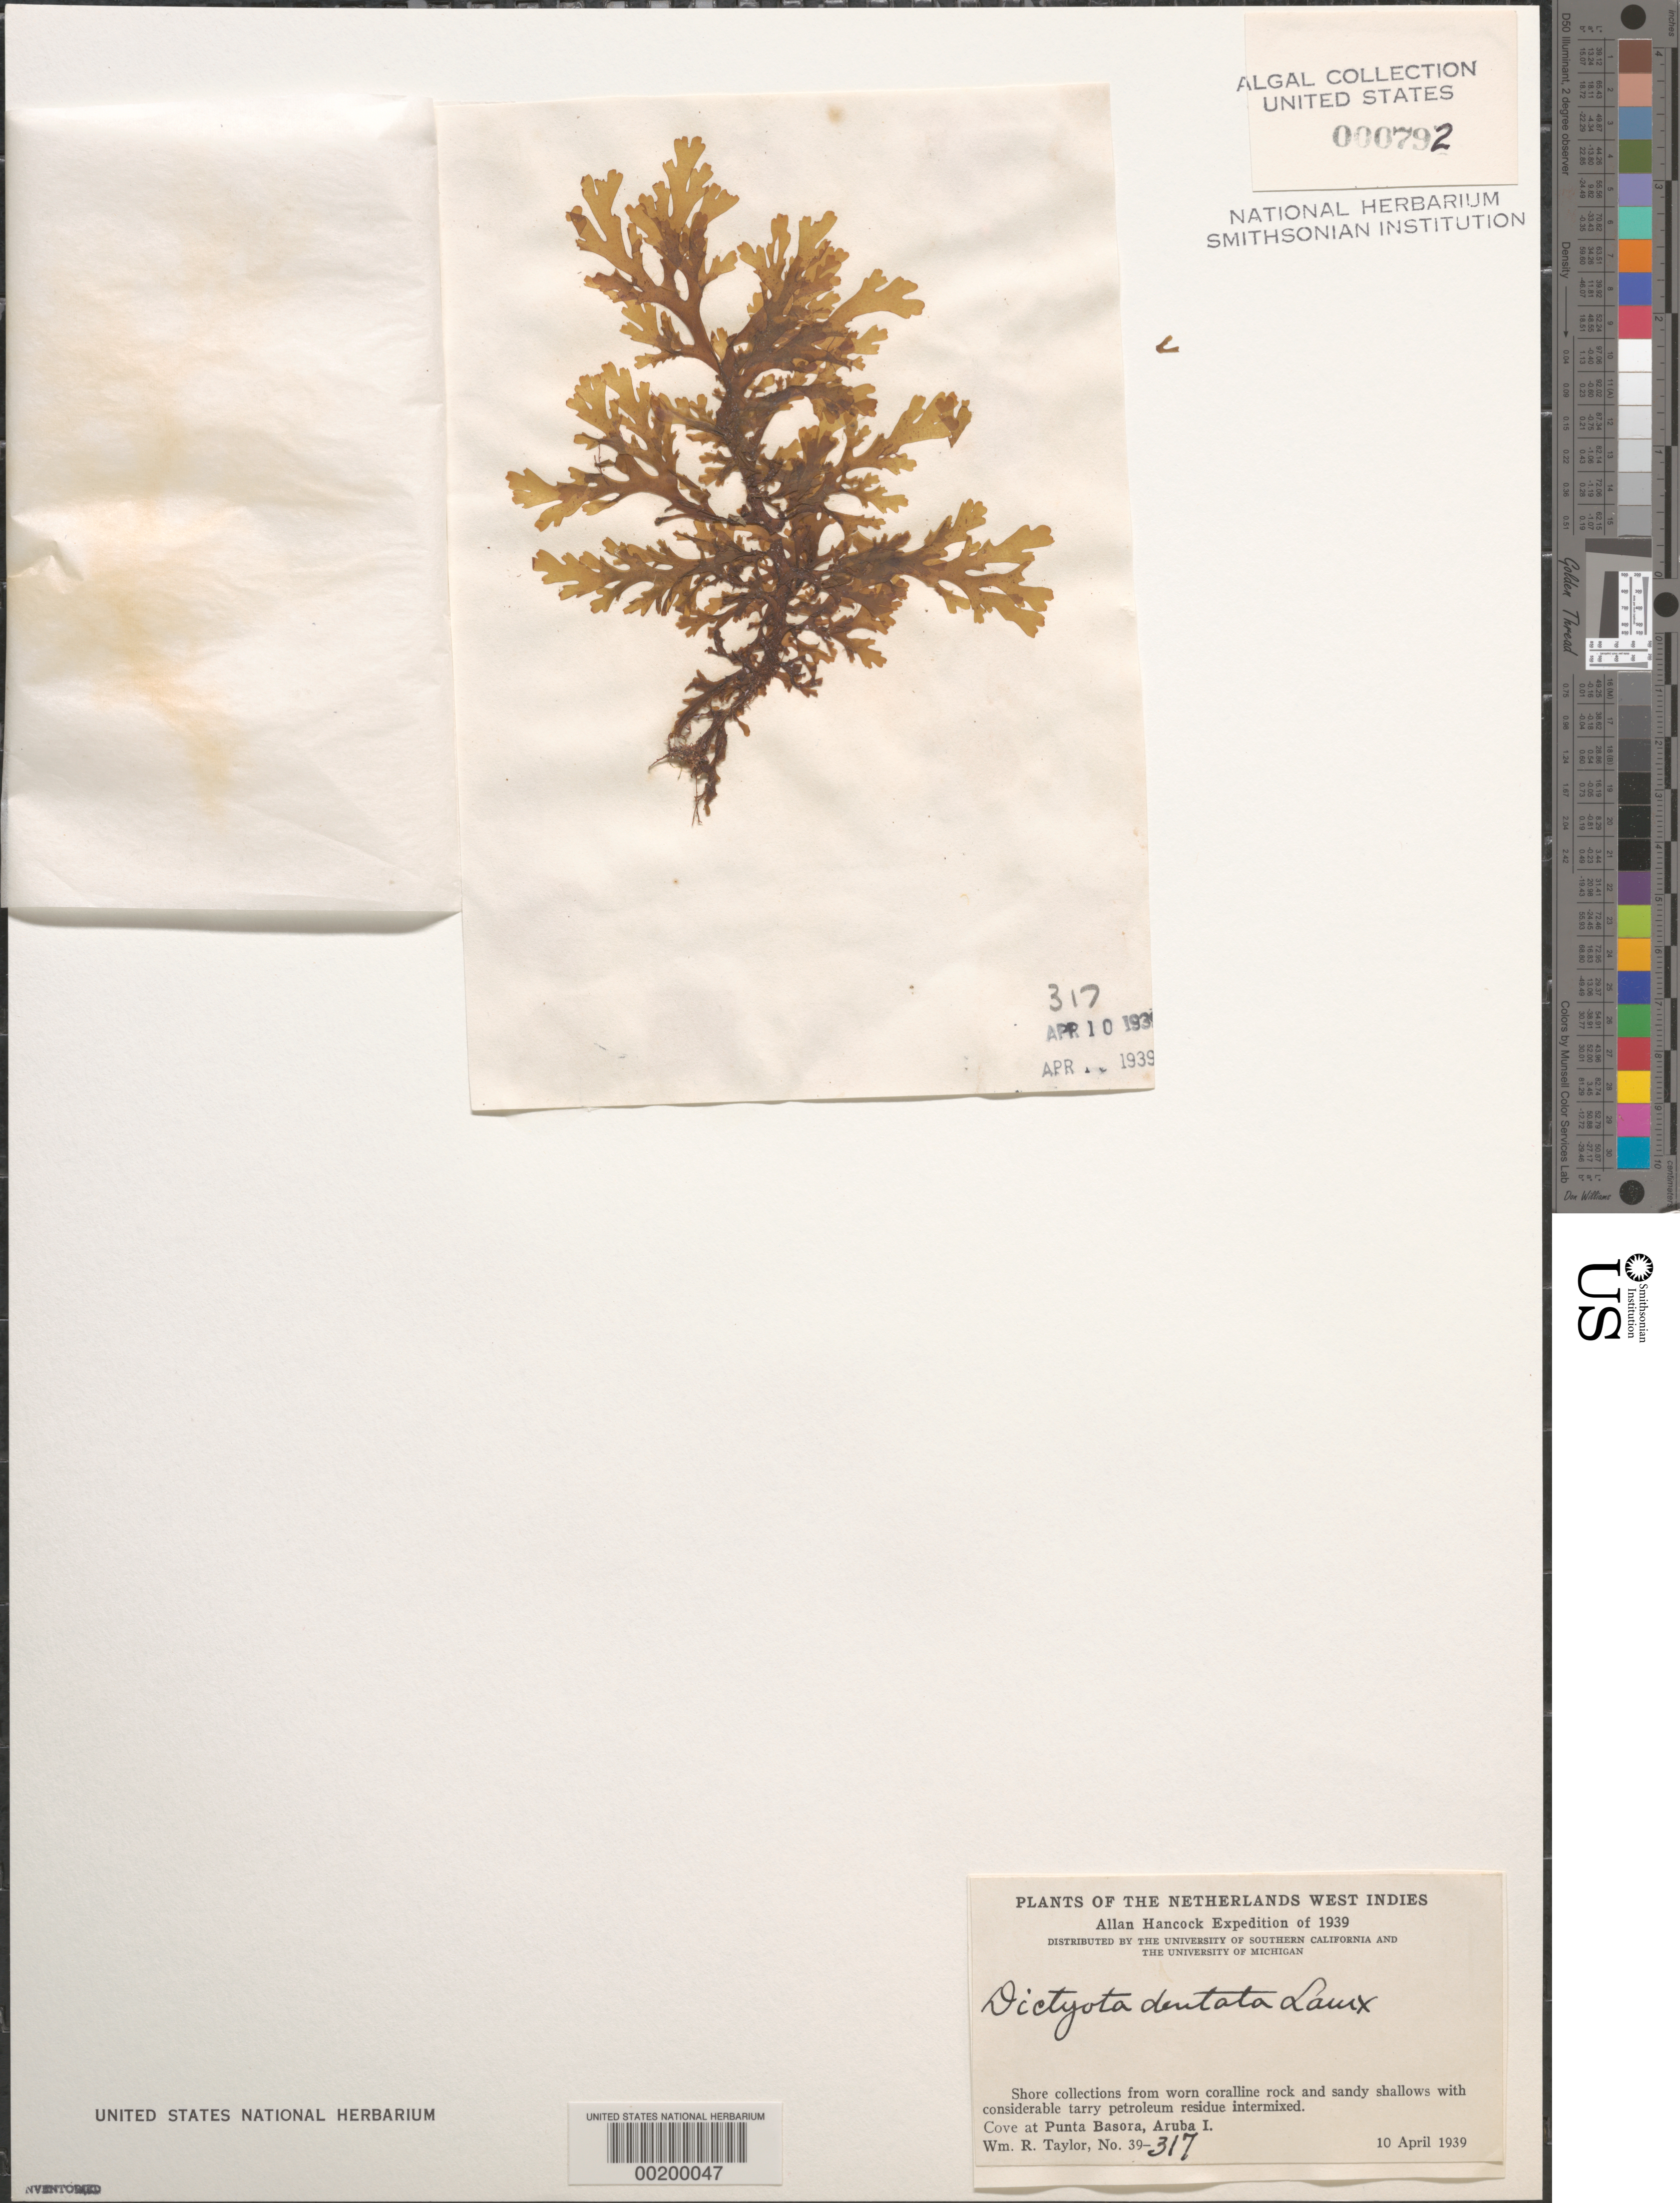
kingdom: Chromista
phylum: Ochrophyta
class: Phaeophyceae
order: Dictyotales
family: Dictyotaceae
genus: Dictyota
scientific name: Dictyota mertensii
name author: (C. Mart.) Kütz.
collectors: W. R. Taylor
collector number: WRT 39-317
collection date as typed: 10 Apr 1939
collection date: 1939-04-10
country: Aruba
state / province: ABC Islands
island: Aruba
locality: Punta Basora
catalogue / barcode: US 792